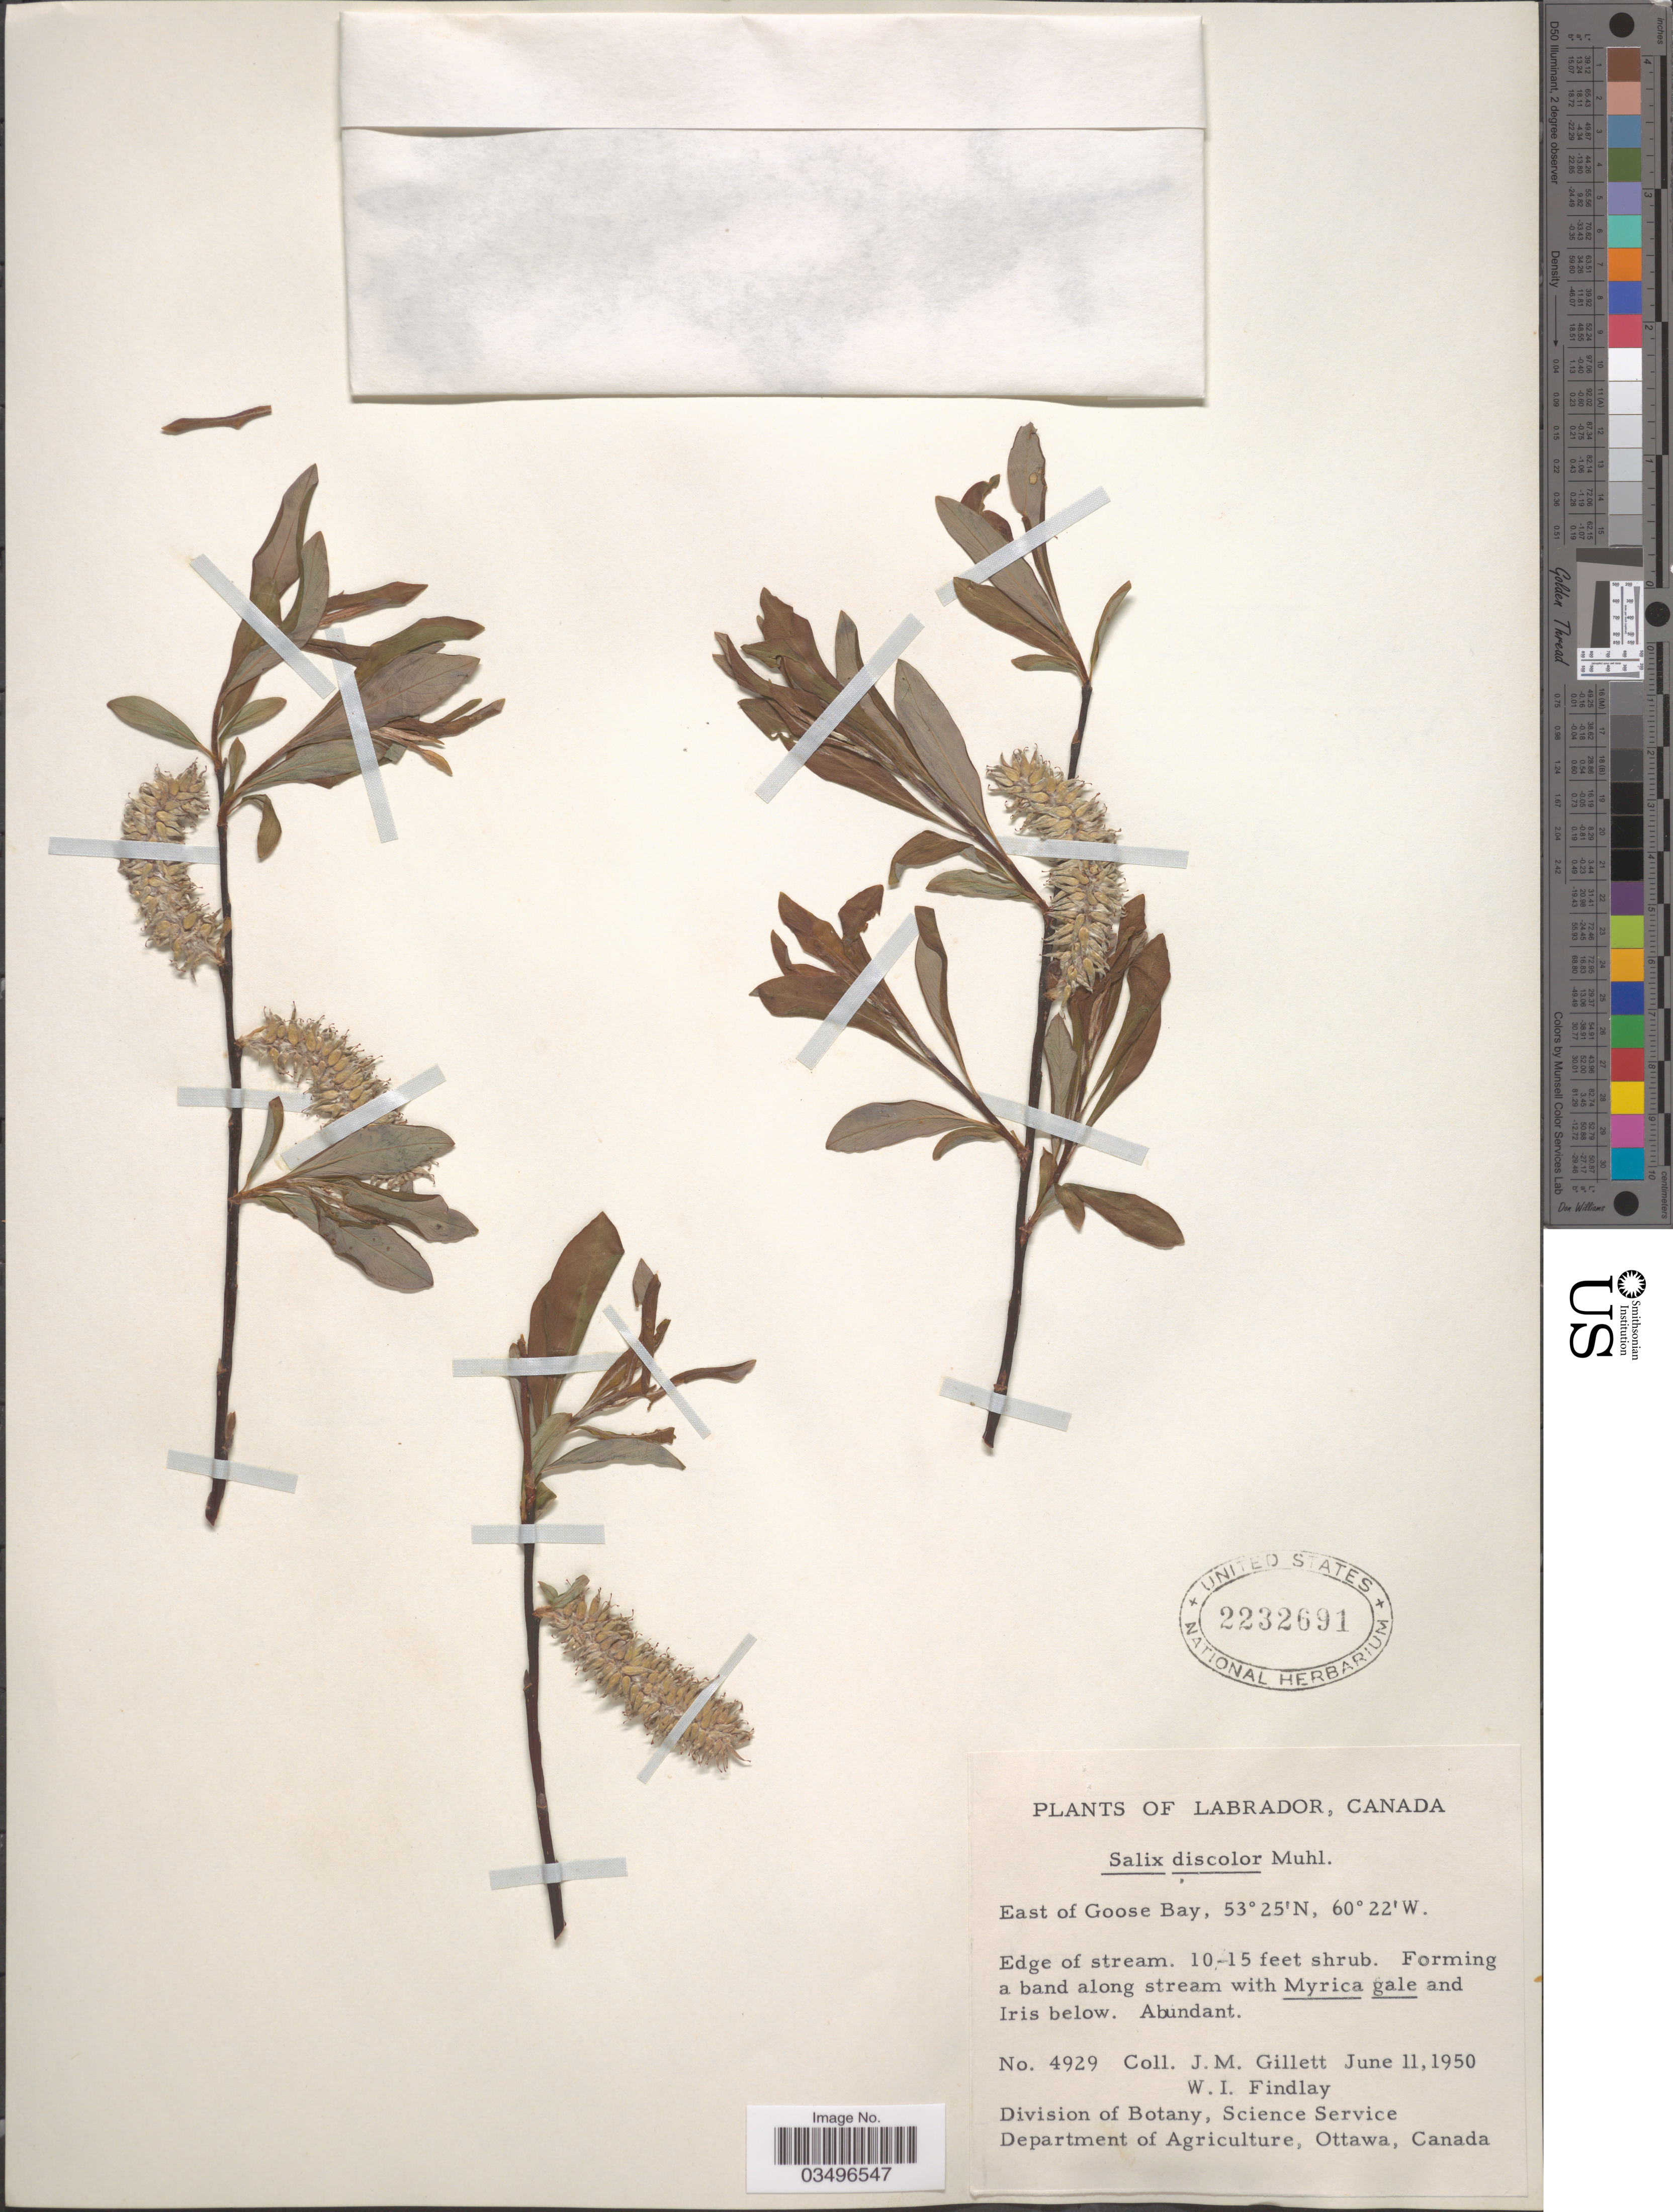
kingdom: Plantae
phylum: Tracheophyta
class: Magnoliopsida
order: Malpighiales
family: Salicaceae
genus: Salix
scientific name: Salix discolor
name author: Muhl.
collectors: J. M. Gillett & W. Findlay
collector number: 4929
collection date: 1950-06-11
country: Canada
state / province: Newfoundland and Labrador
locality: Labrador. East of Goose Bay.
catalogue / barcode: US 2232691